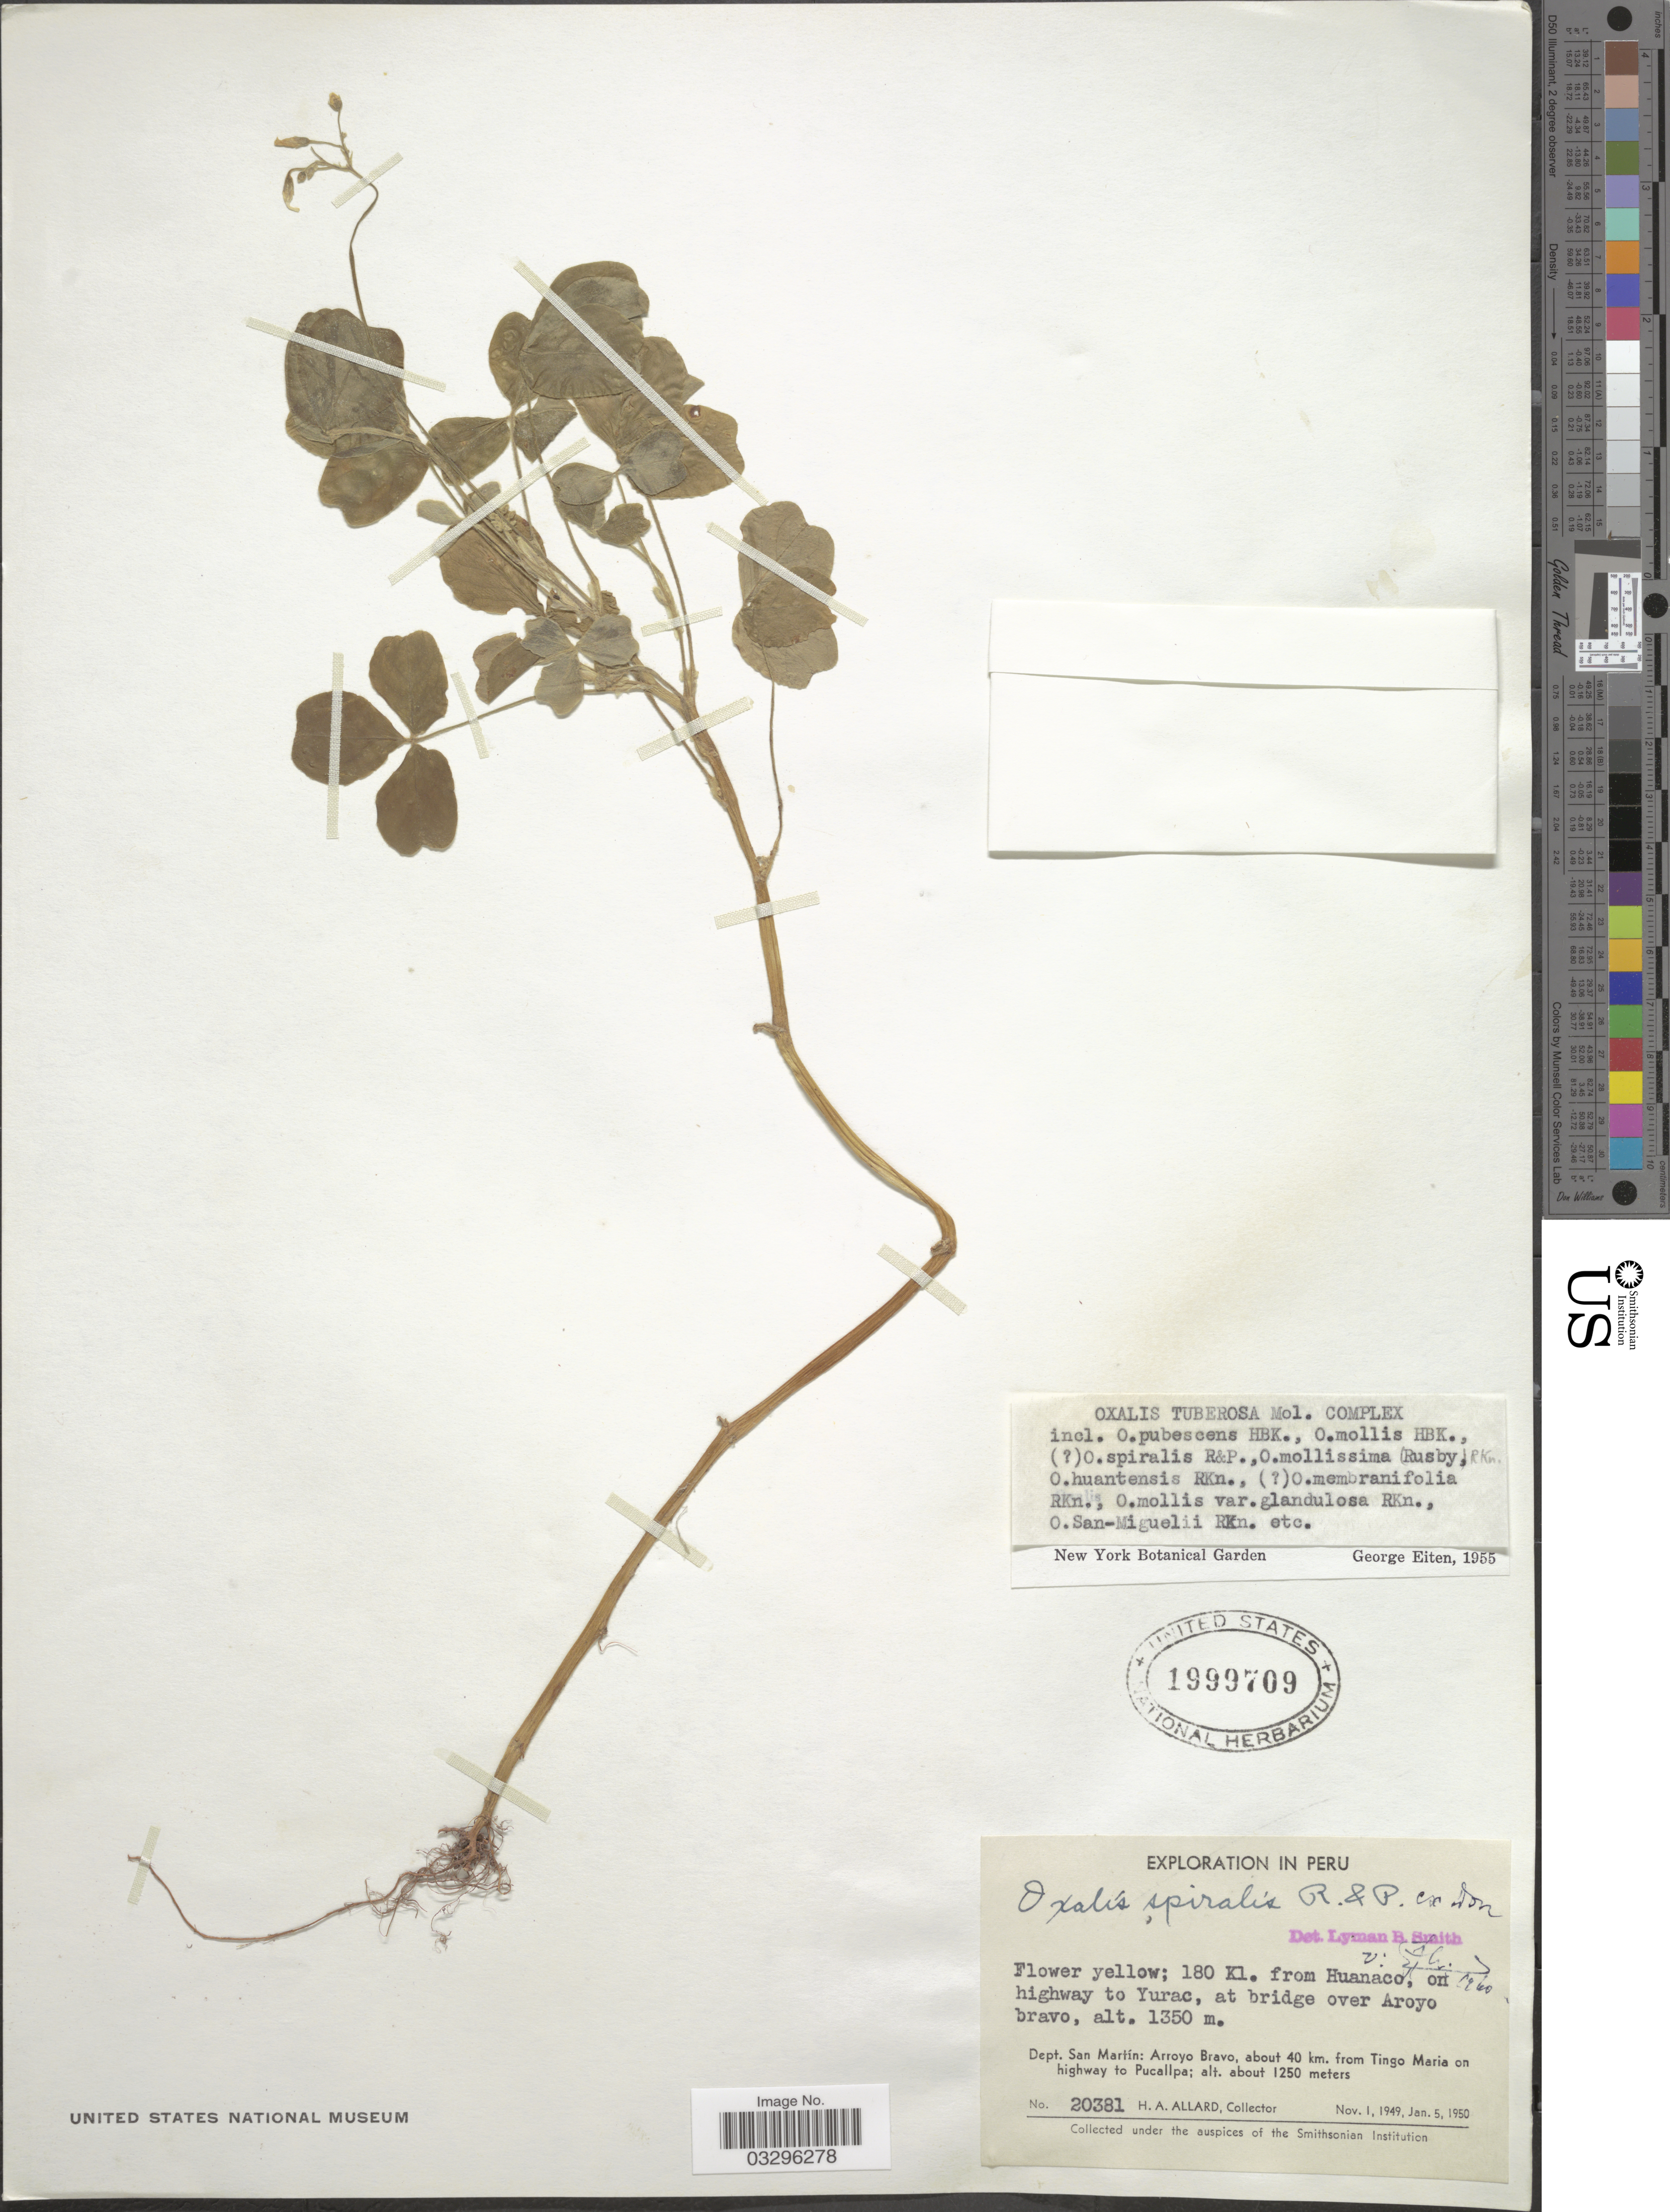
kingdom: Plantae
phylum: Tracheophyta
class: Magnoliopsida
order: Oxalidales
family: Oxalidaceae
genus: Oxalis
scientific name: Oxalis spiralis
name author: Ruiz & Pav. ex G. Don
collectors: H. A. Allard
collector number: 20381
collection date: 1949-11-01/1950-01-05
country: Peru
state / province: San Martín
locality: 180 Kl. from Huanaco, on highway to Yurac, at bridge over Aroyo bravo. Dept. San Martín: Arroyo Bravo, about 40 km. from Tingo Maria on highway to Pucallpa.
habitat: on highway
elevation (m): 1350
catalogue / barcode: US 1999709